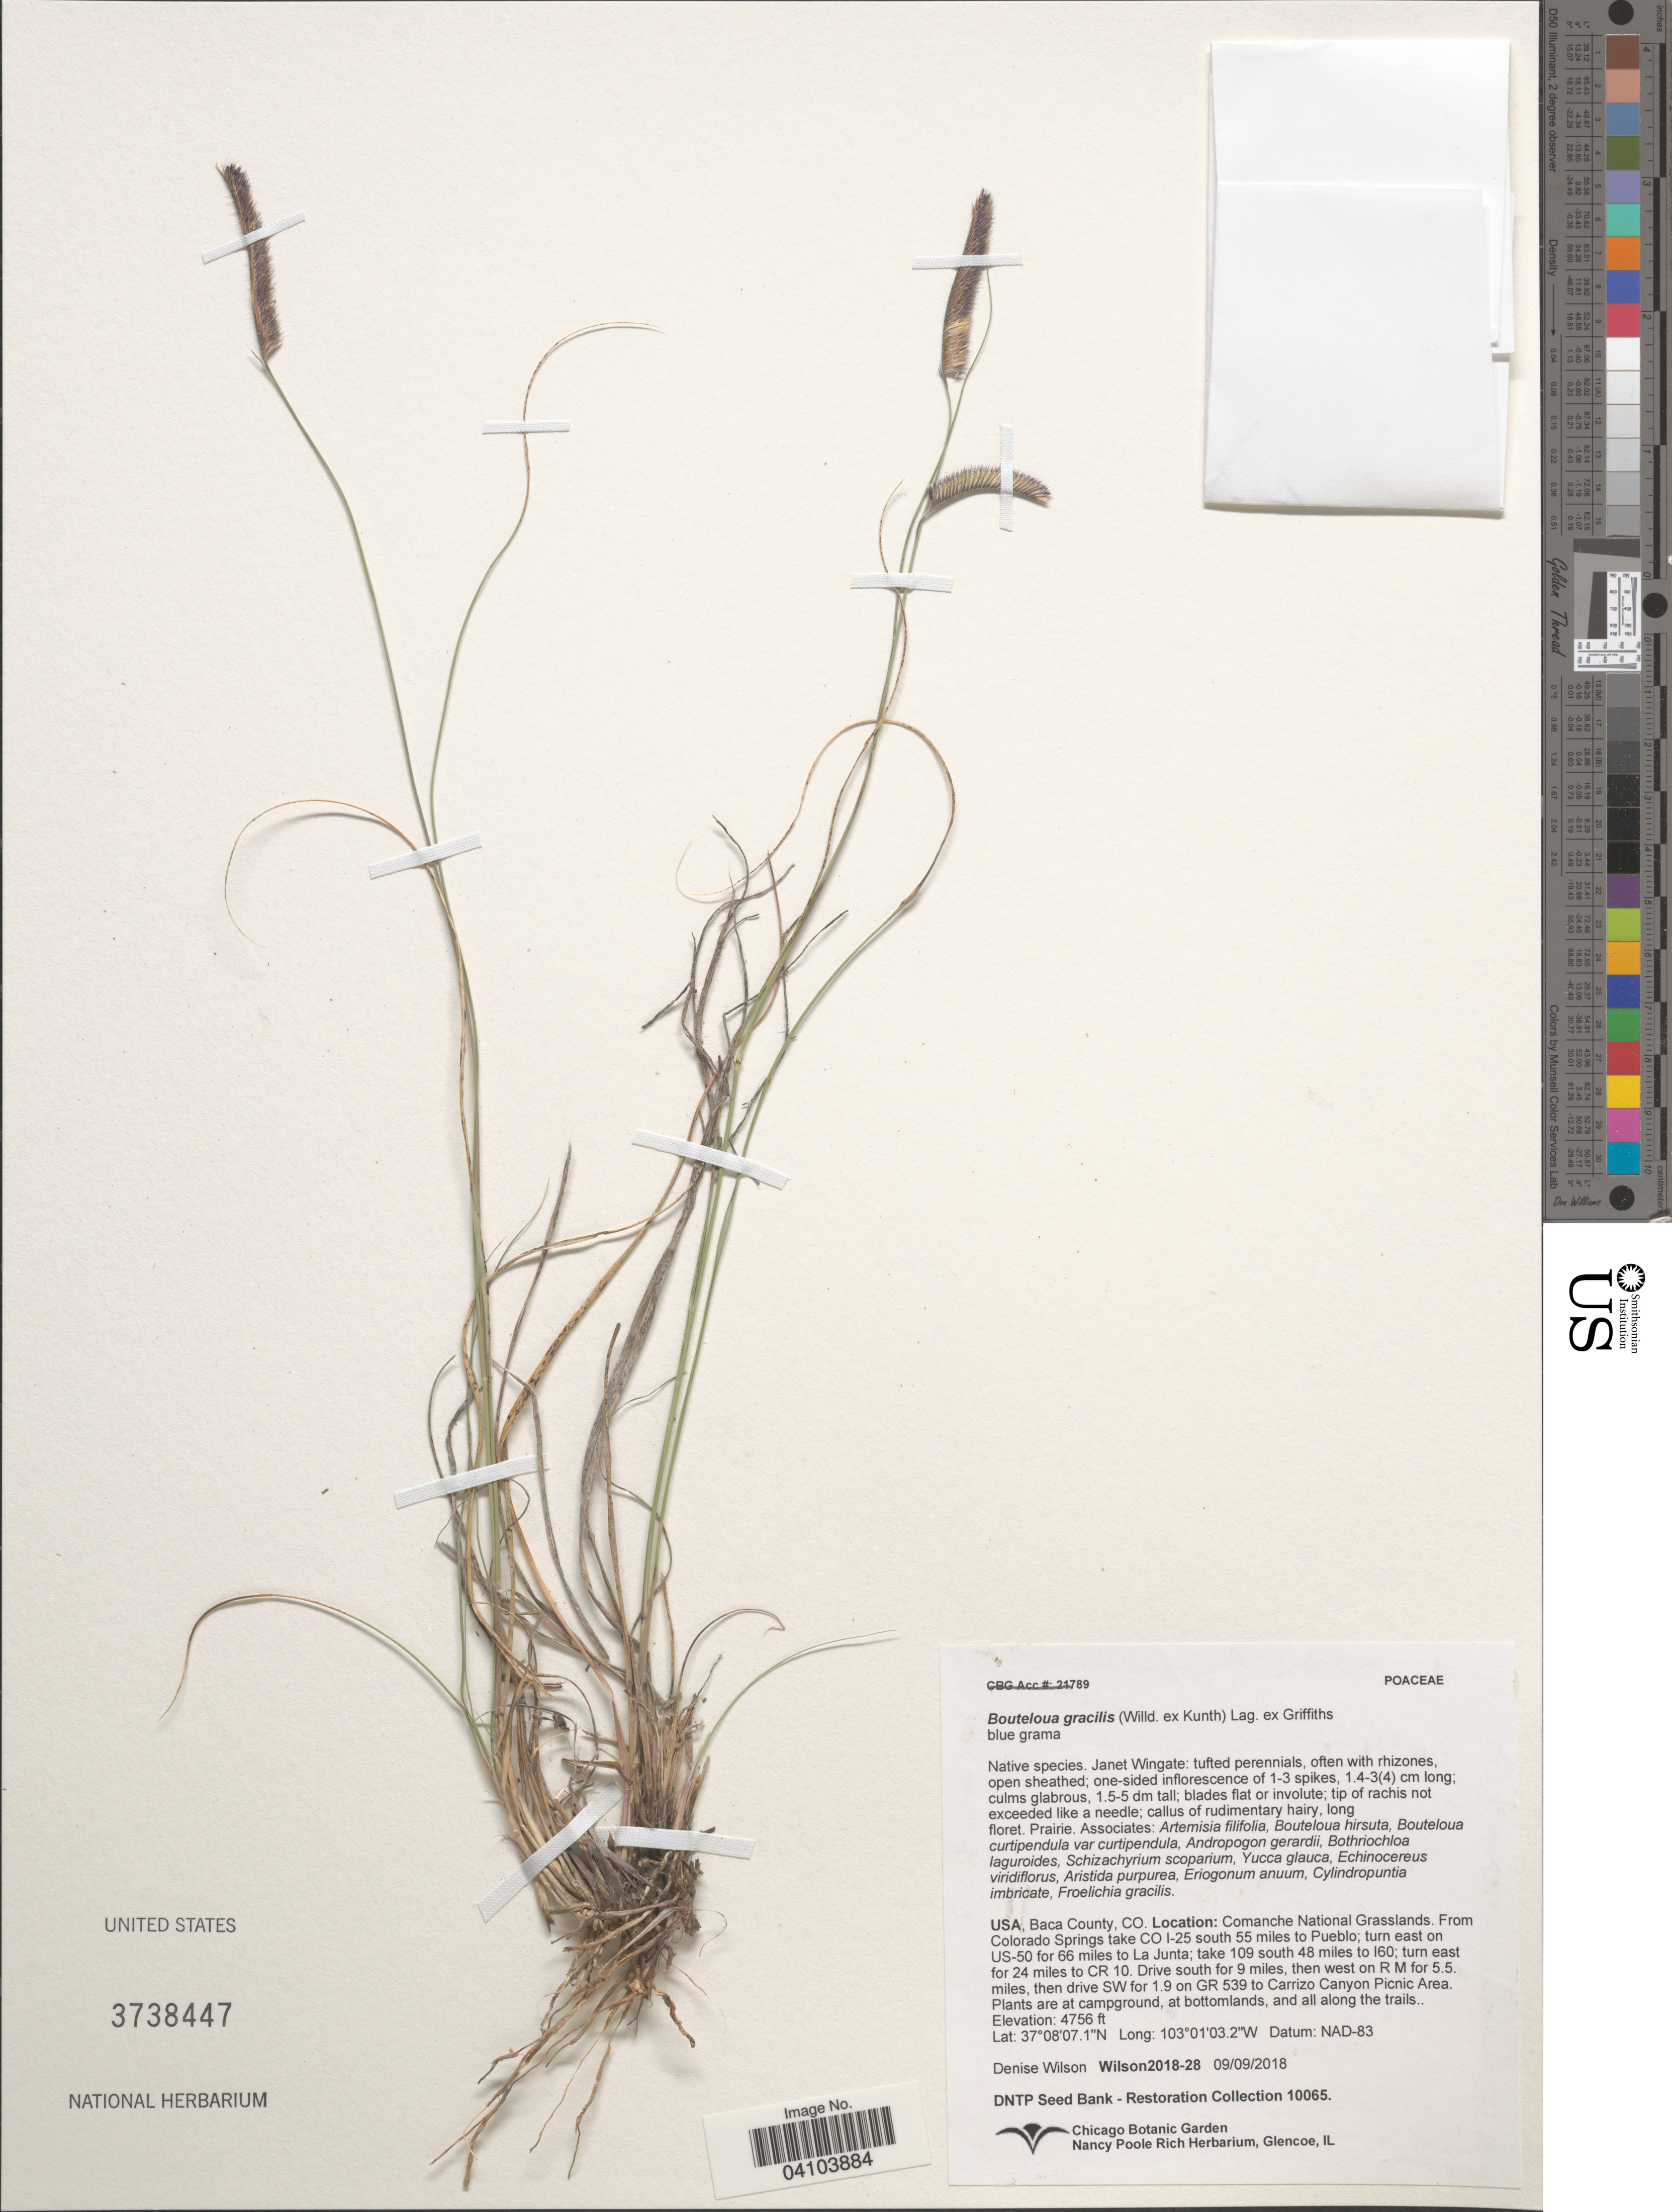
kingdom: Plantae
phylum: Tracheophyta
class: Liliopsida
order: Poales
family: Poaceae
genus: Bouteloua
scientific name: Bouteloua gracilis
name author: (Kunth) Lag. ex Griffiths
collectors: D. Wilson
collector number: Wilson2018-28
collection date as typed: Transcribed d/m/y: 9/9/2018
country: United States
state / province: Colorado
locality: Baca County. Comanche National Grasslands. From Colorado Springs take CO I-25 south 55 miles to Pueblo; turn east on US-50 for 66 miles to La Junta; take 109 south for 48 miles to I60; turn east for 24 miles to CR 10. Drive south for 9 miles, then west on R M for 5.5 miles, then drive SW for 1.9 on GR 539 to Carrizo Canyon Picnic Area. Plants are at campground, at bottomlands, and all along the the trails. Datum: NAD-83.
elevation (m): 1450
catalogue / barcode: US 3738447